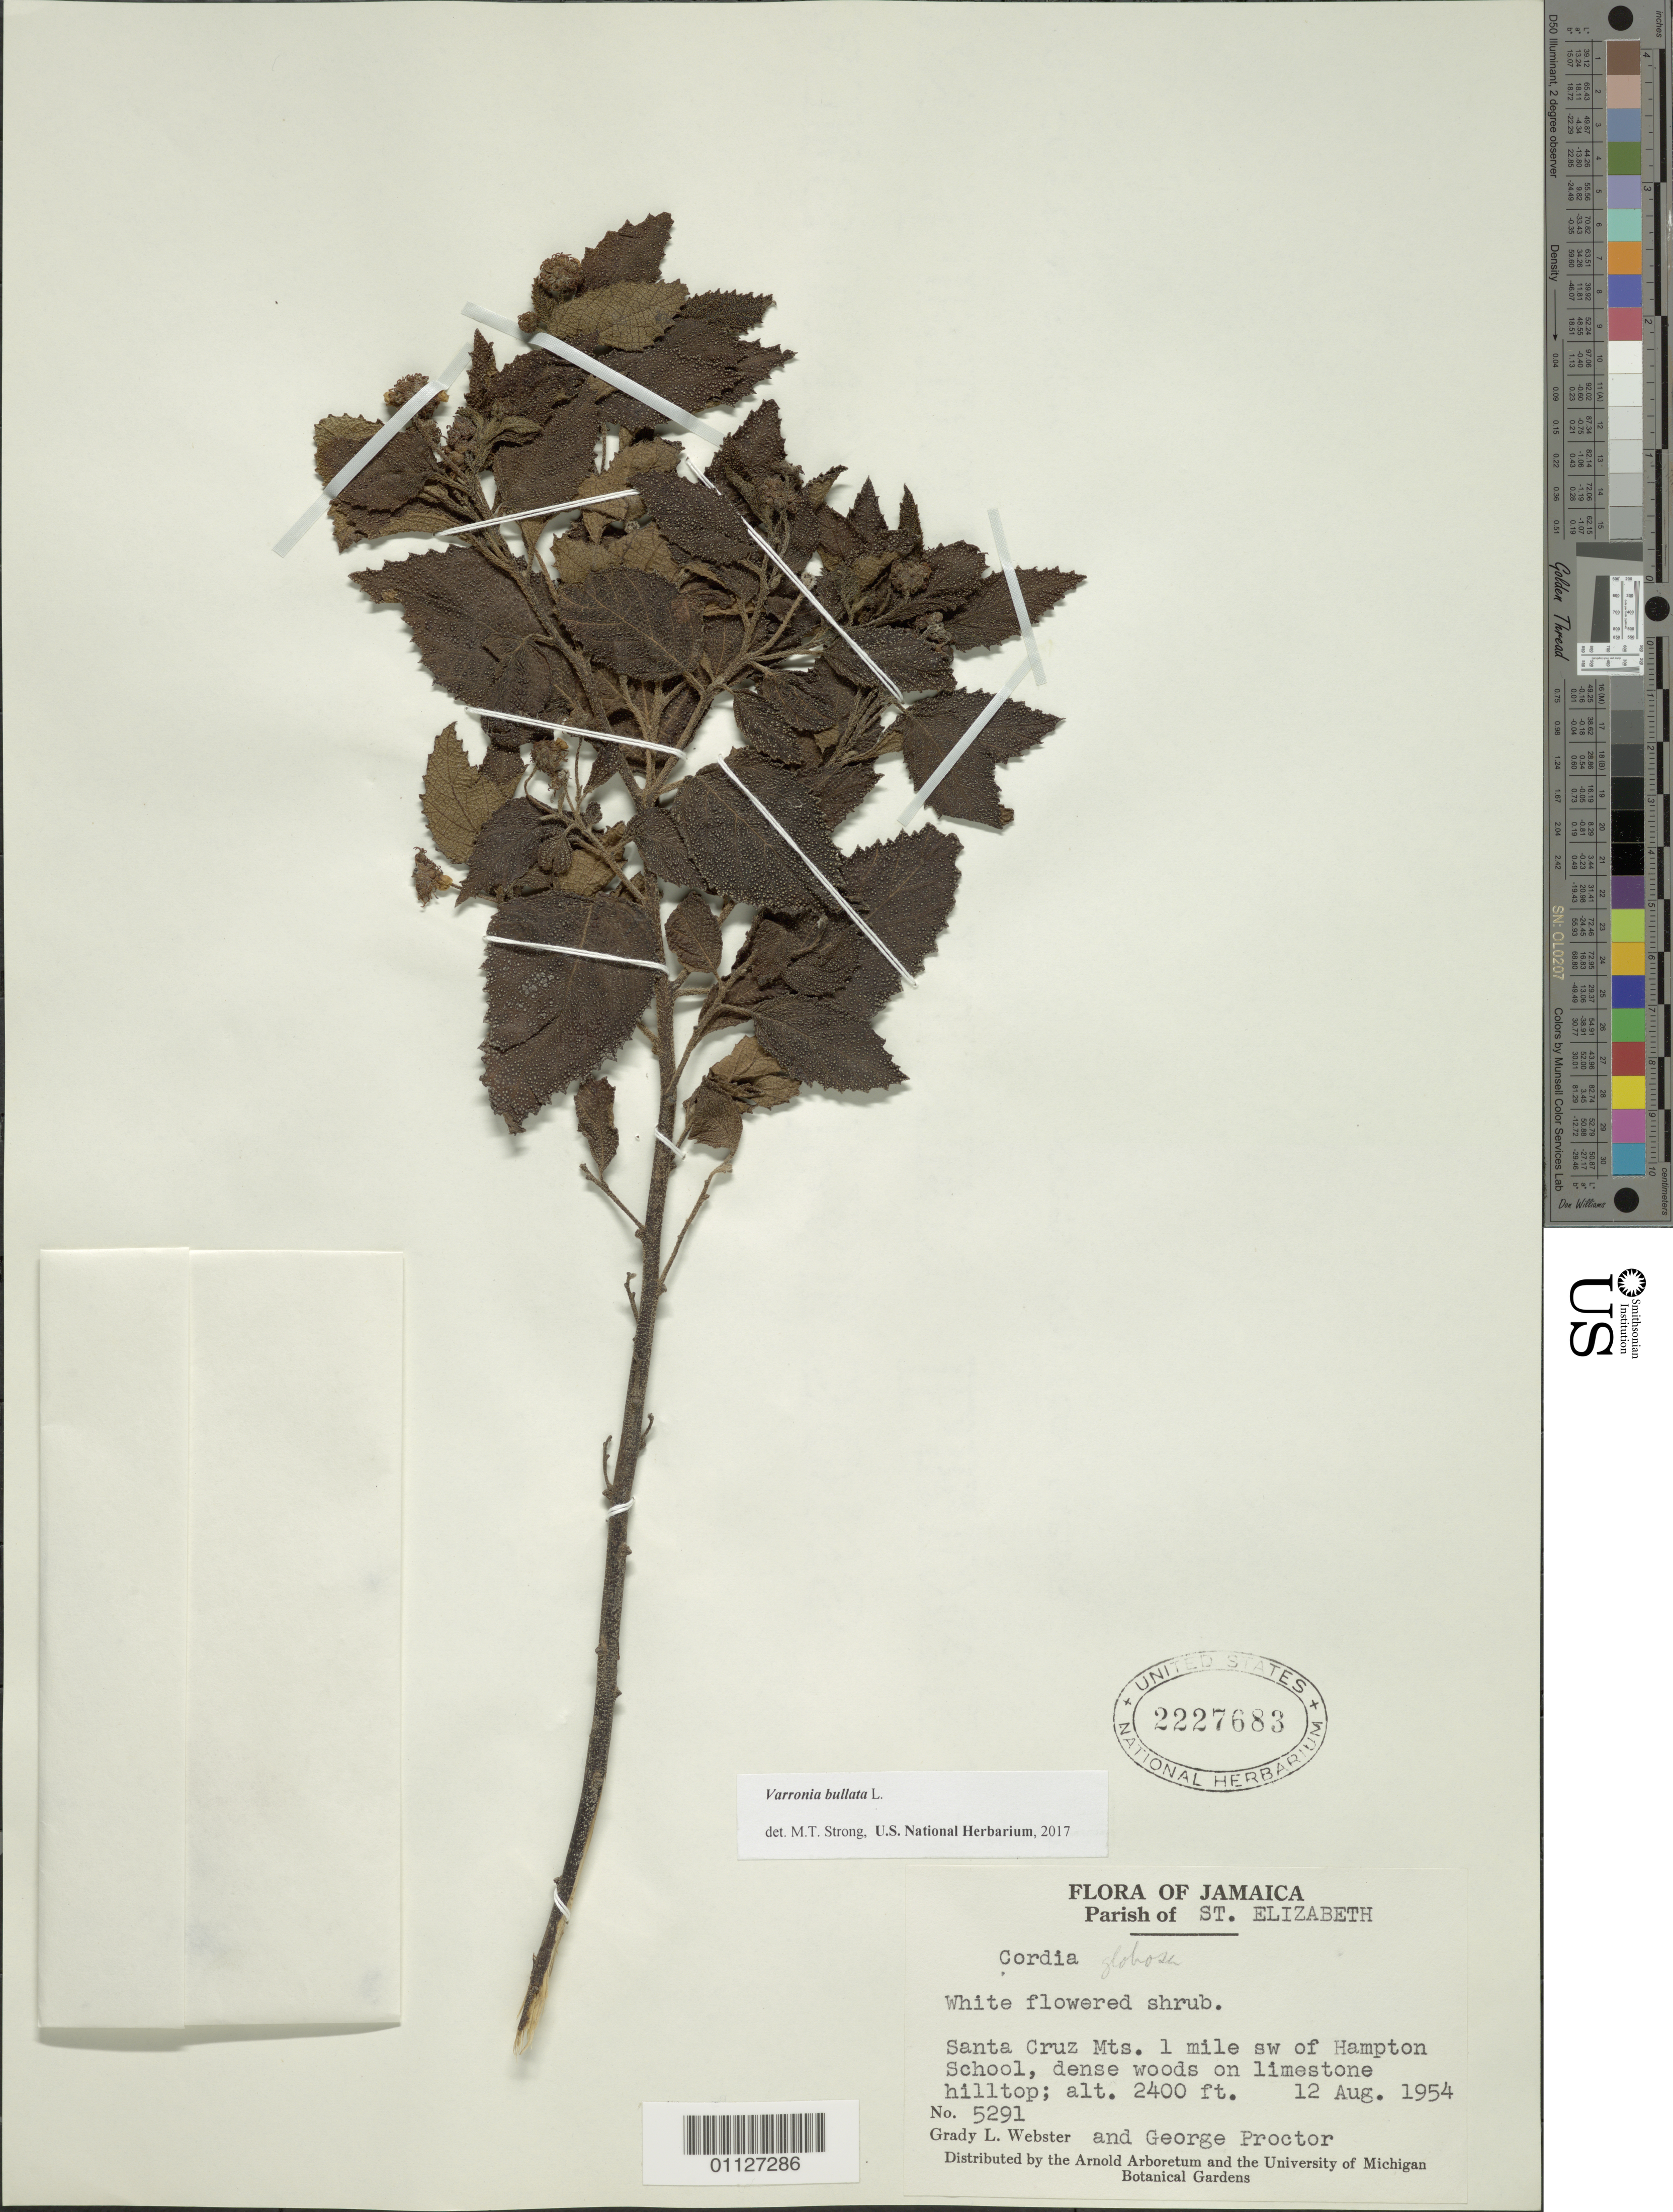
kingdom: Plantae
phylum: Tracheophyta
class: Magnoliopsida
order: Boraginales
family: Cordiaceae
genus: Varronia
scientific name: Varronia globosa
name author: Jacq.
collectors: G. L. Webster & G. R. Proctor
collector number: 5291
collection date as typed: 12 Aug 1954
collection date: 1954-08-12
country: Jamaica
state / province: Saint Elizabeth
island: Jamaica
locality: Santa Cruz Mts 1 mi SW of Hampton School, dense woods on limestone hilltop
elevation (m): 732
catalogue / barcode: US 2227683